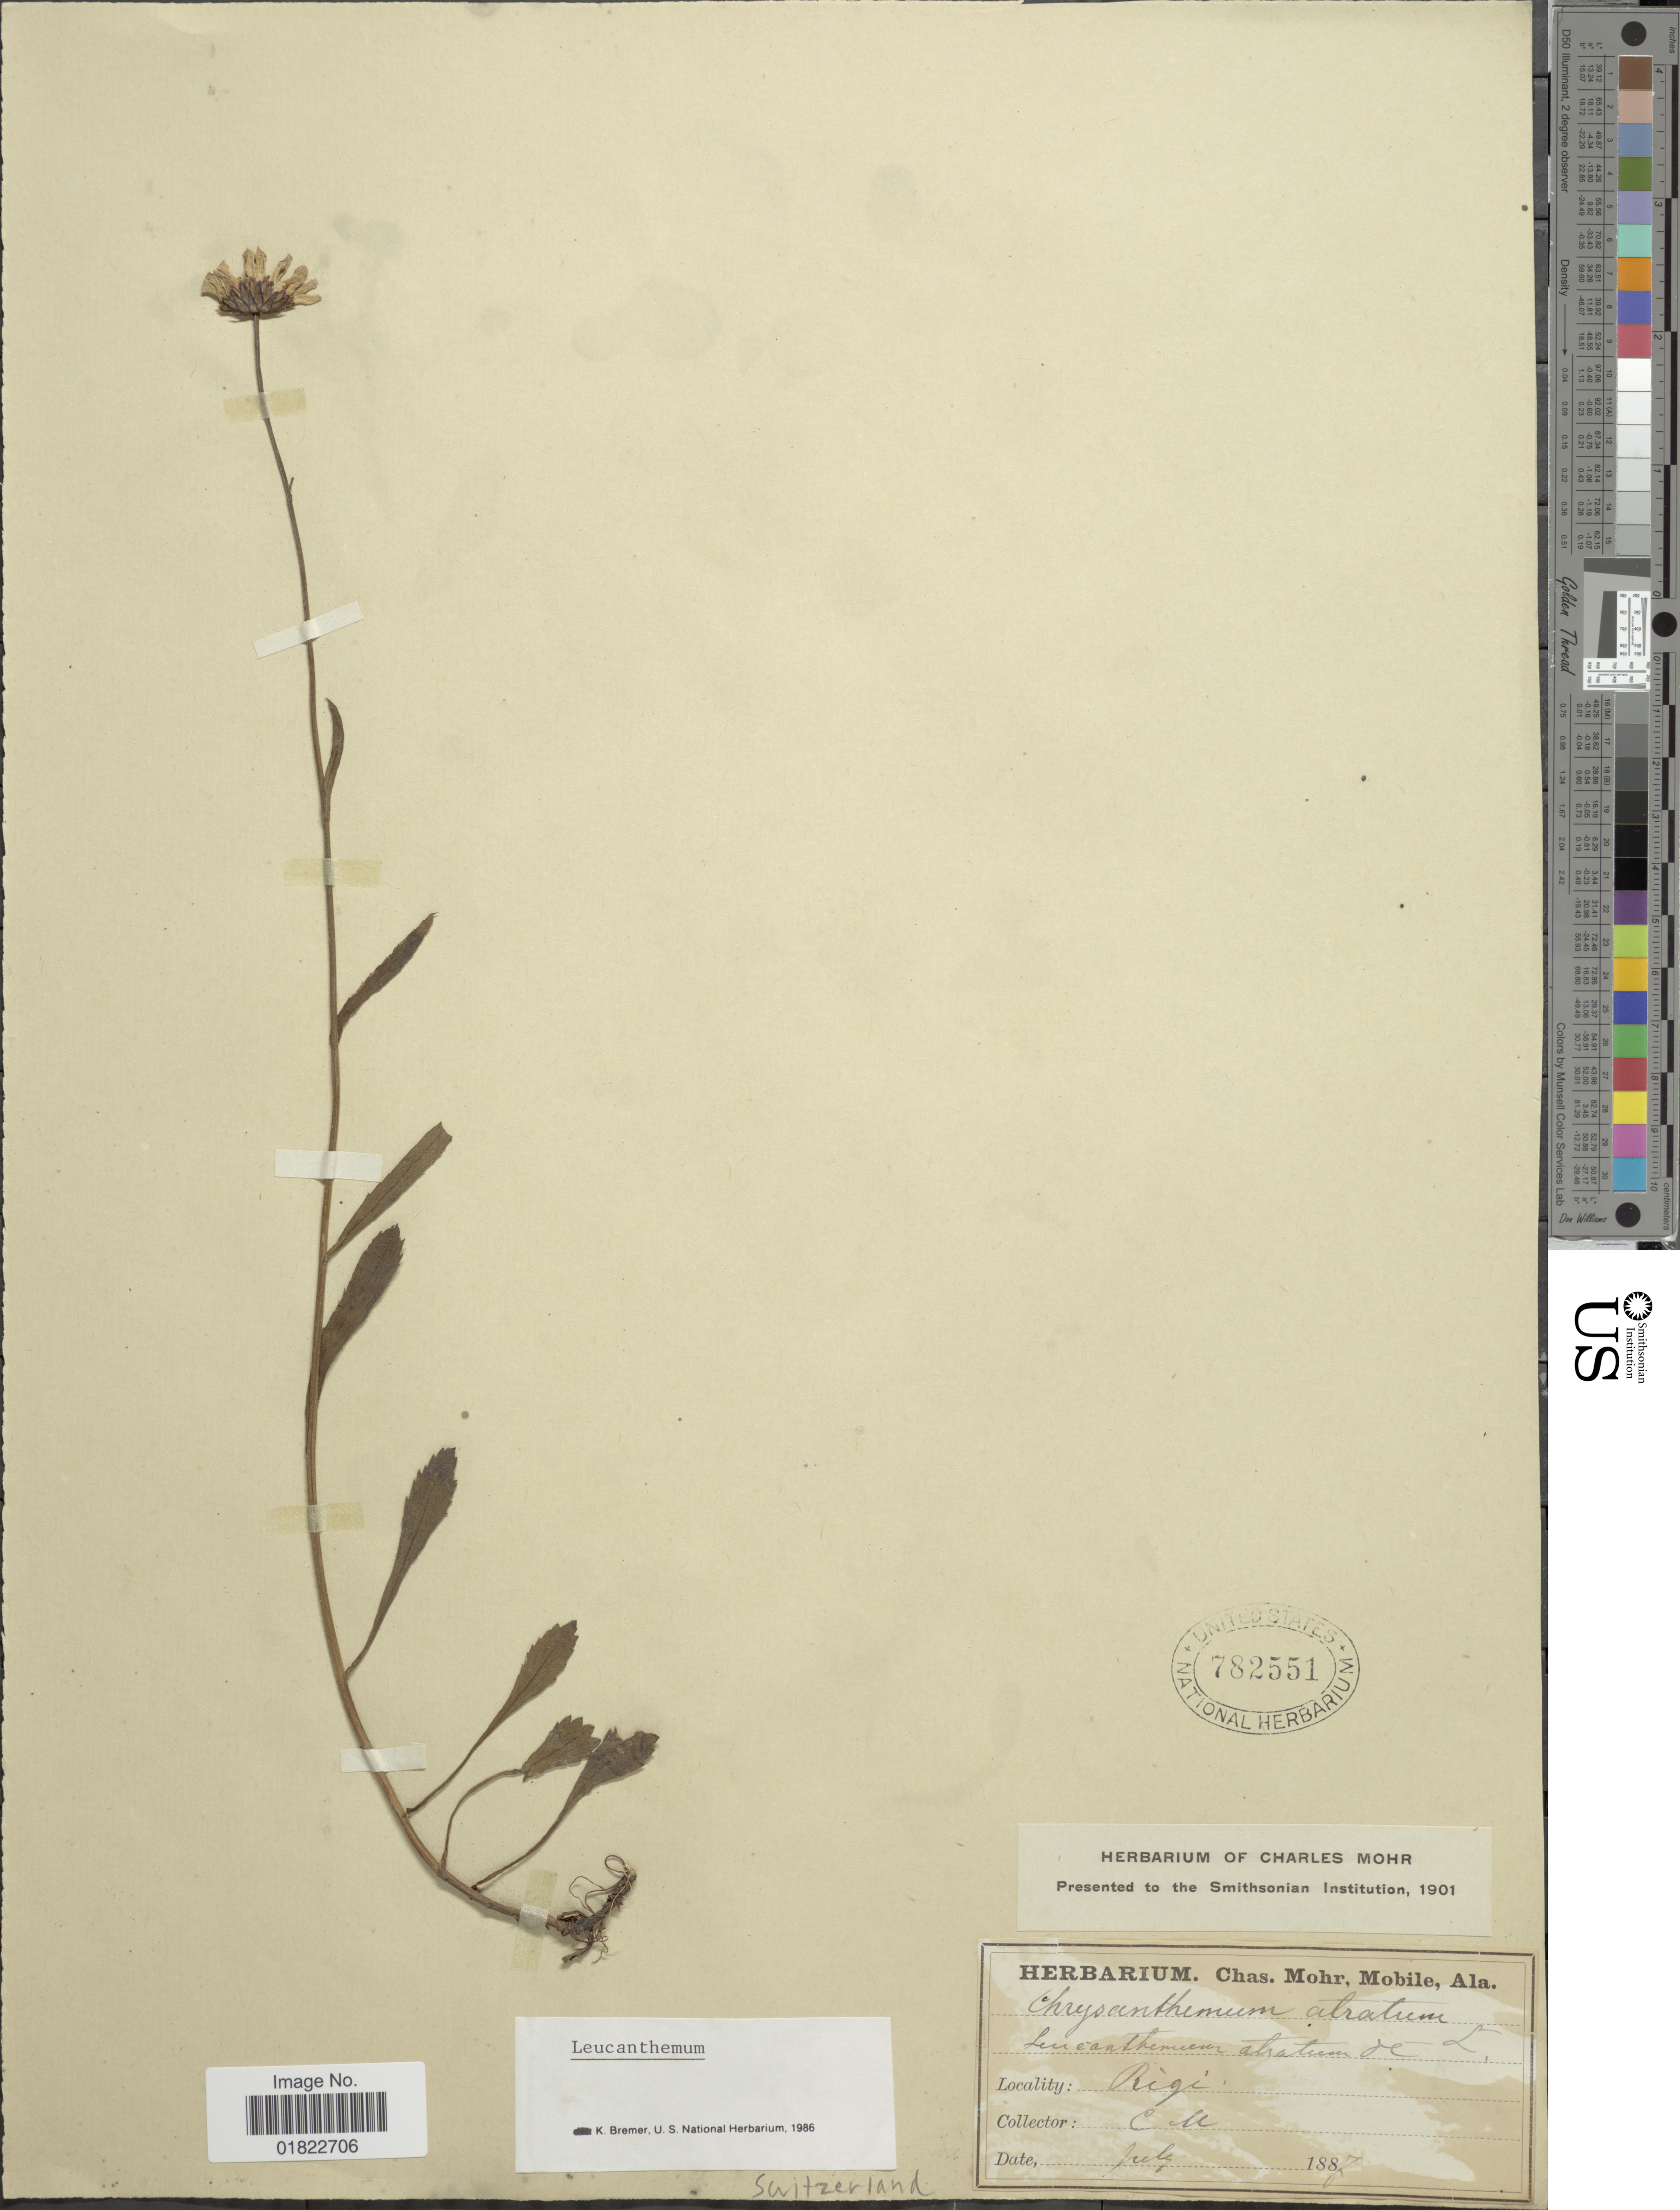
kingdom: Plantae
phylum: Tracheophyta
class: Magnoliopsida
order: Asterales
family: Asteraceae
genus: Leucanthemum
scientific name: Leucanthemum atratum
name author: (Jacq.) DC.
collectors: Mohr, C. T. (herbarium)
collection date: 1887-07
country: Switzerland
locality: Rigi.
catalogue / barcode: US 782551